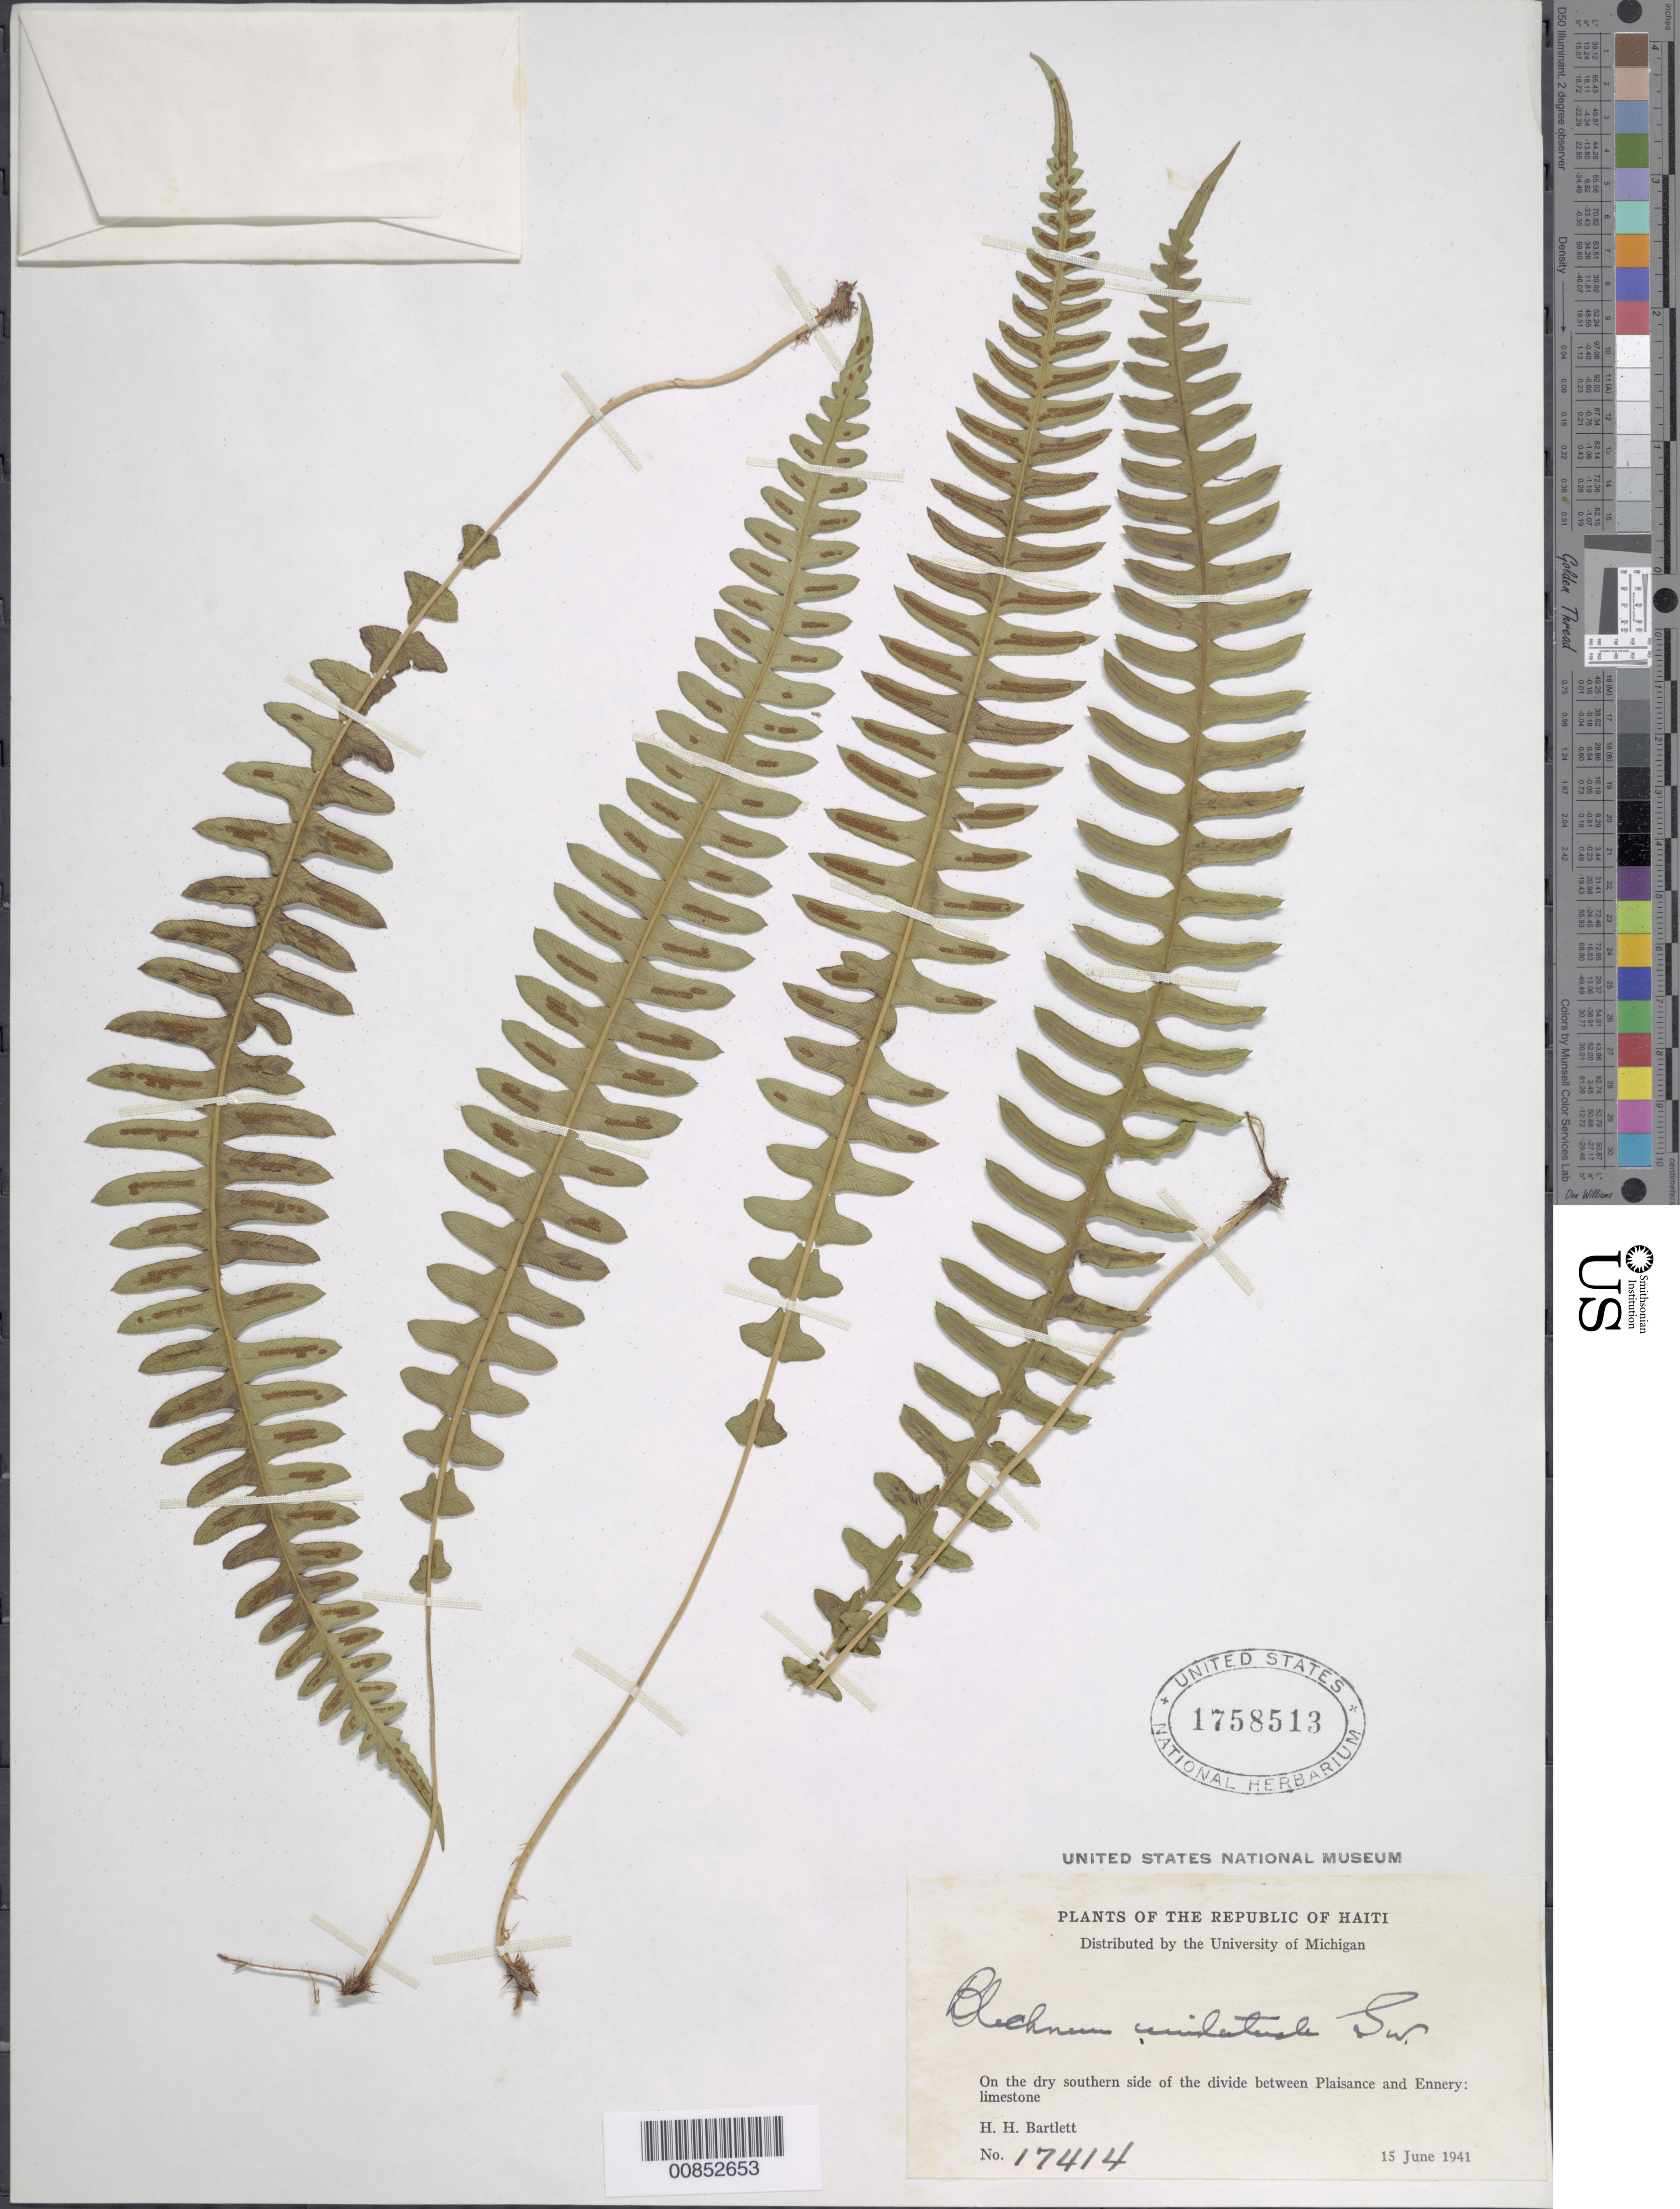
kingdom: Plantae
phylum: Tracheophyta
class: Polypodiopsida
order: Polypodiales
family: Blechnaceae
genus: Blechnum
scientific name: Blechnum unilaterale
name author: Sw.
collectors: H. H. Bartlett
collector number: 17414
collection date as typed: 15 Jun 1941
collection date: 1941-06-15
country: Haiti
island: Hispaniola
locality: Plaisance to Ennery, S side of the divide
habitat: Dry southern side, limestone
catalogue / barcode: US 1758513